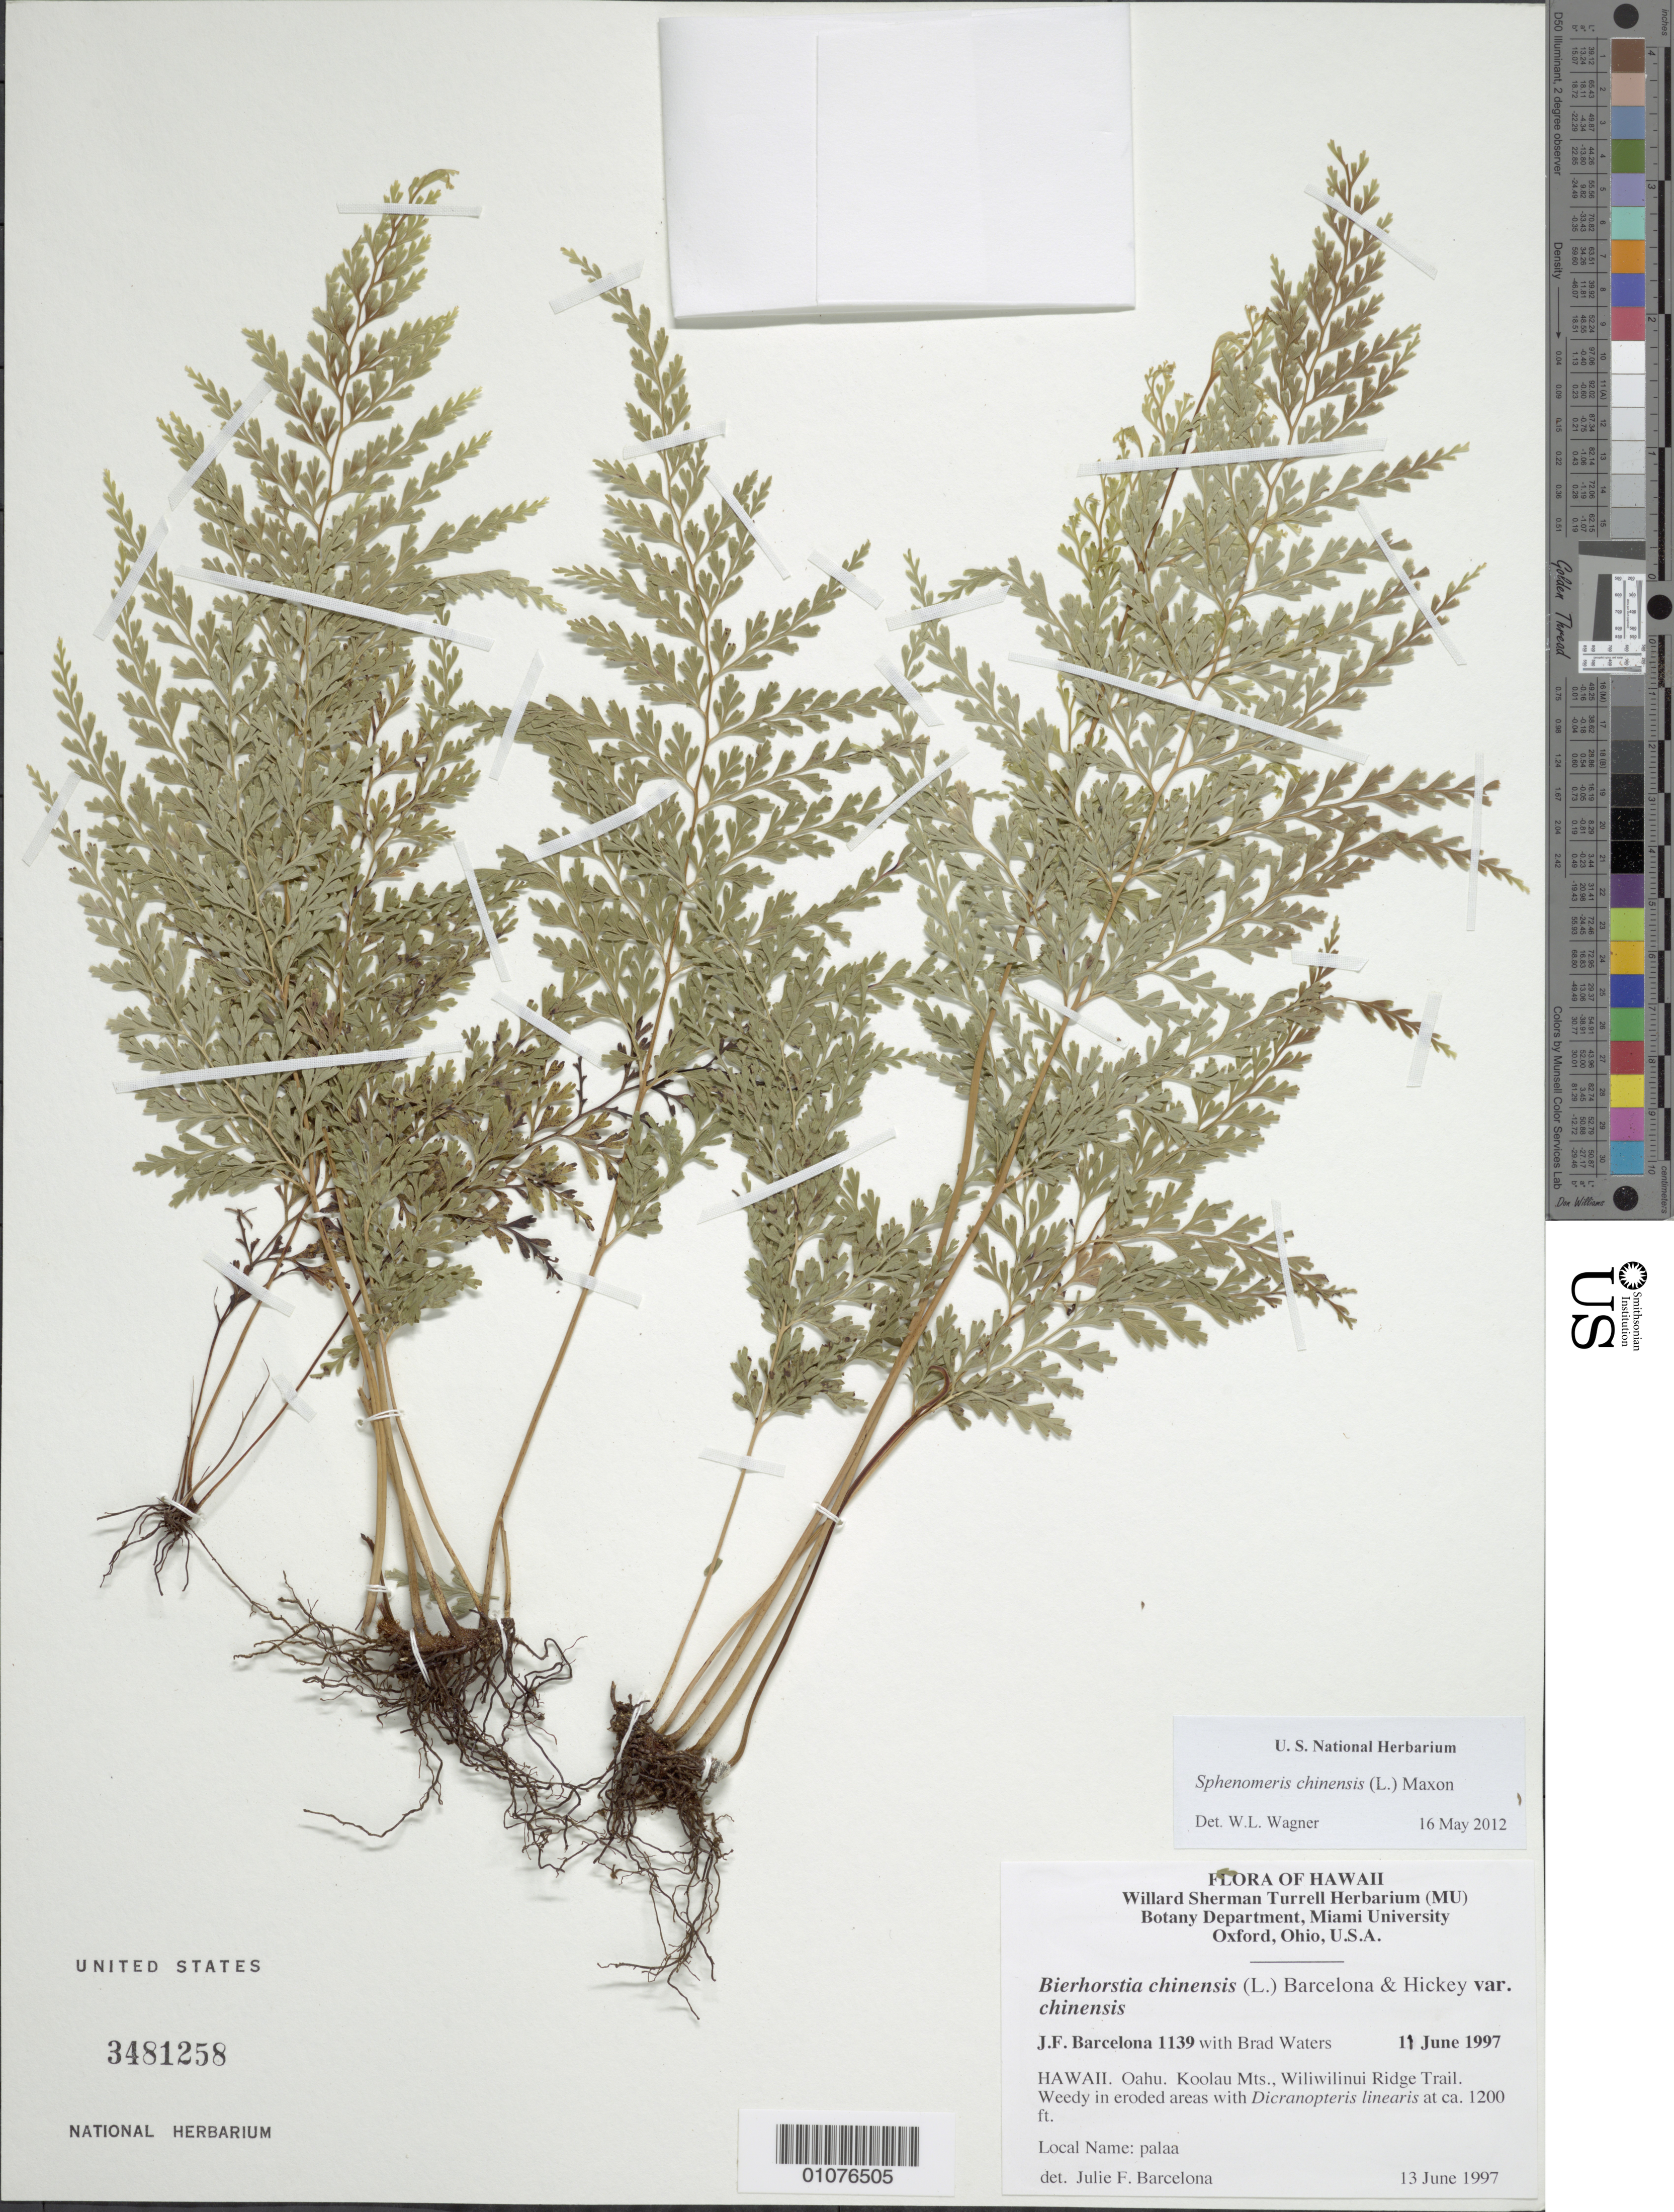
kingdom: Plantae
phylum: Tracheophyta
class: Polypodiopsida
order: Polypodiales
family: Lindsaeaceae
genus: Sphenomeris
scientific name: Sphenomeris chinensis var. chinensis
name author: (L.) Maxon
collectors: J. F. Barcelona & B. Waters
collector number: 1139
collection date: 1997-06-13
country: United States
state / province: Hawaii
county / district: Honolulu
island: Oahu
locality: O'ahu, Koolau Mts., Wiliwilinui Ridge Trail.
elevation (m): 366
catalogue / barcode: US 3481258